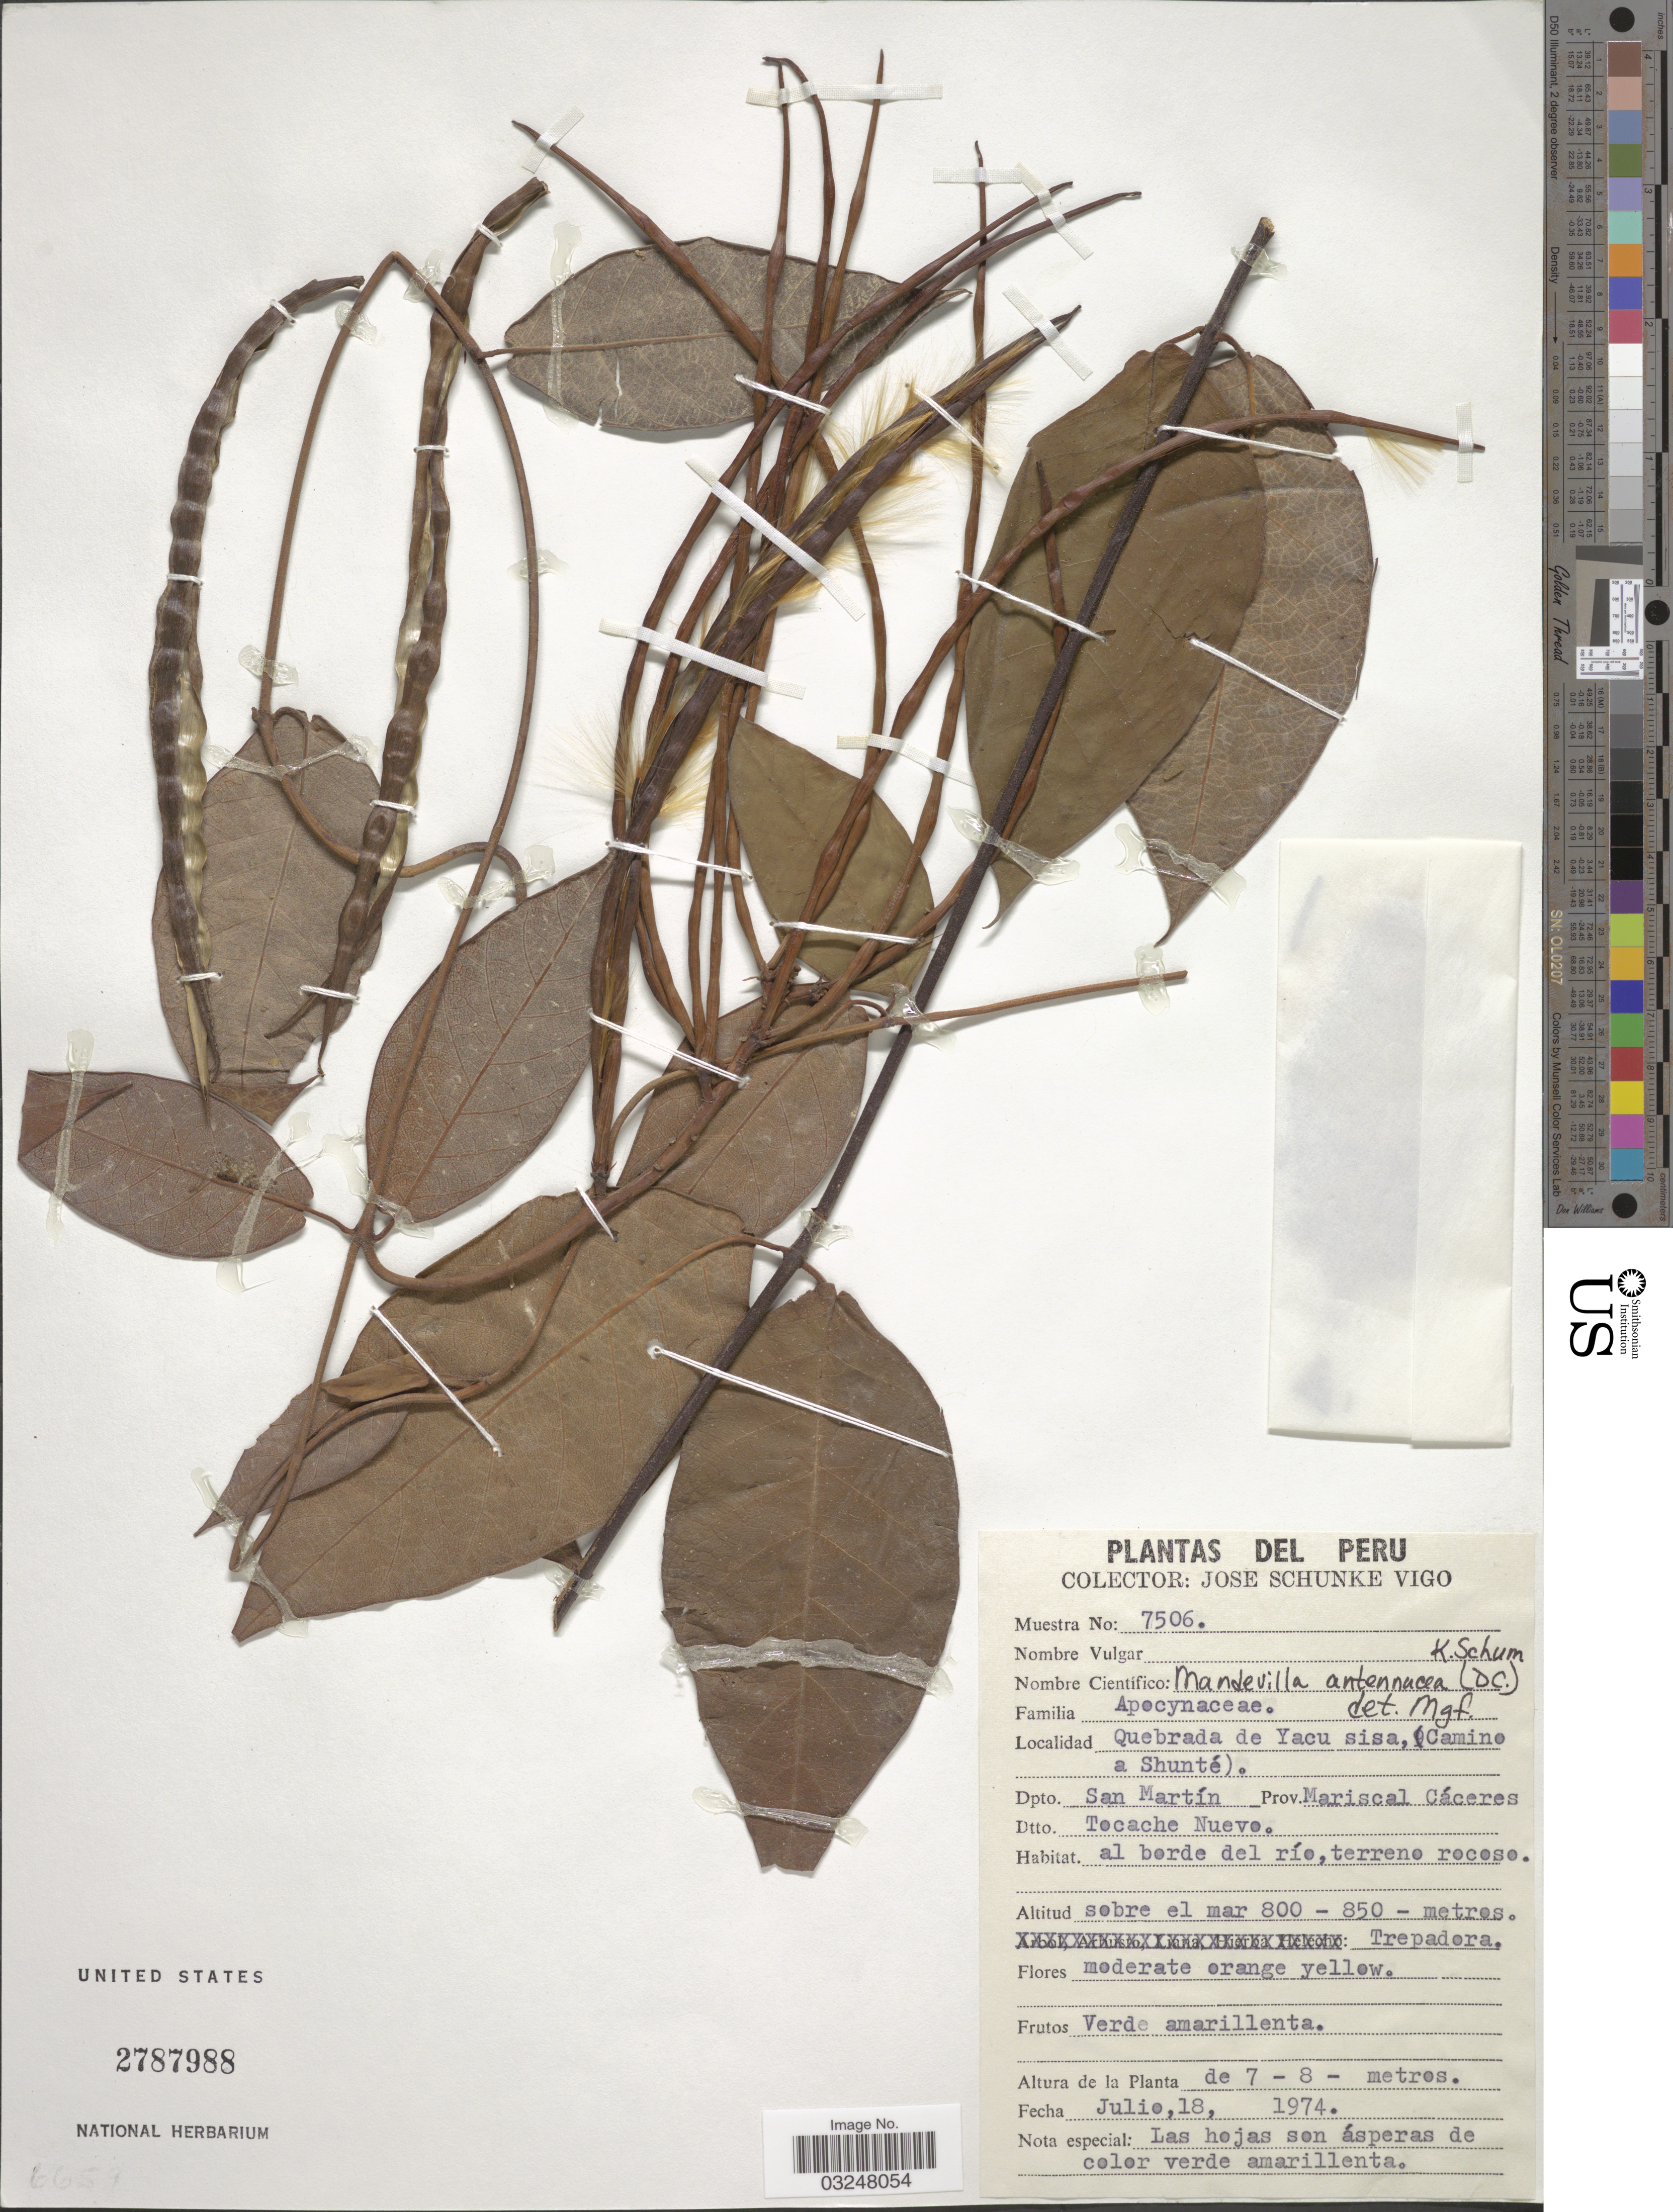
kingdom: Plantae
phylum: Tracheophyta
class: Magnoliopsida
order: Gentianales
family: Apocynaceae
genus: Mandevilla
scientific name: Mandevilla rugellosa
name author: (Rich.) L. Allorge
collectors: J. Schunke Vigo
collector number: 7506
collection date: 1974-07-18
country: Peru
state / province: San Martín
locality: Quebrada de Yacu sisa, (Camino a Shunté). Dpto. San Martín. Prov. Mariscal Cáceres. Dtto. Tocache Nuevo.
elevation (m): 800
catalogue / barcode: US 2787988